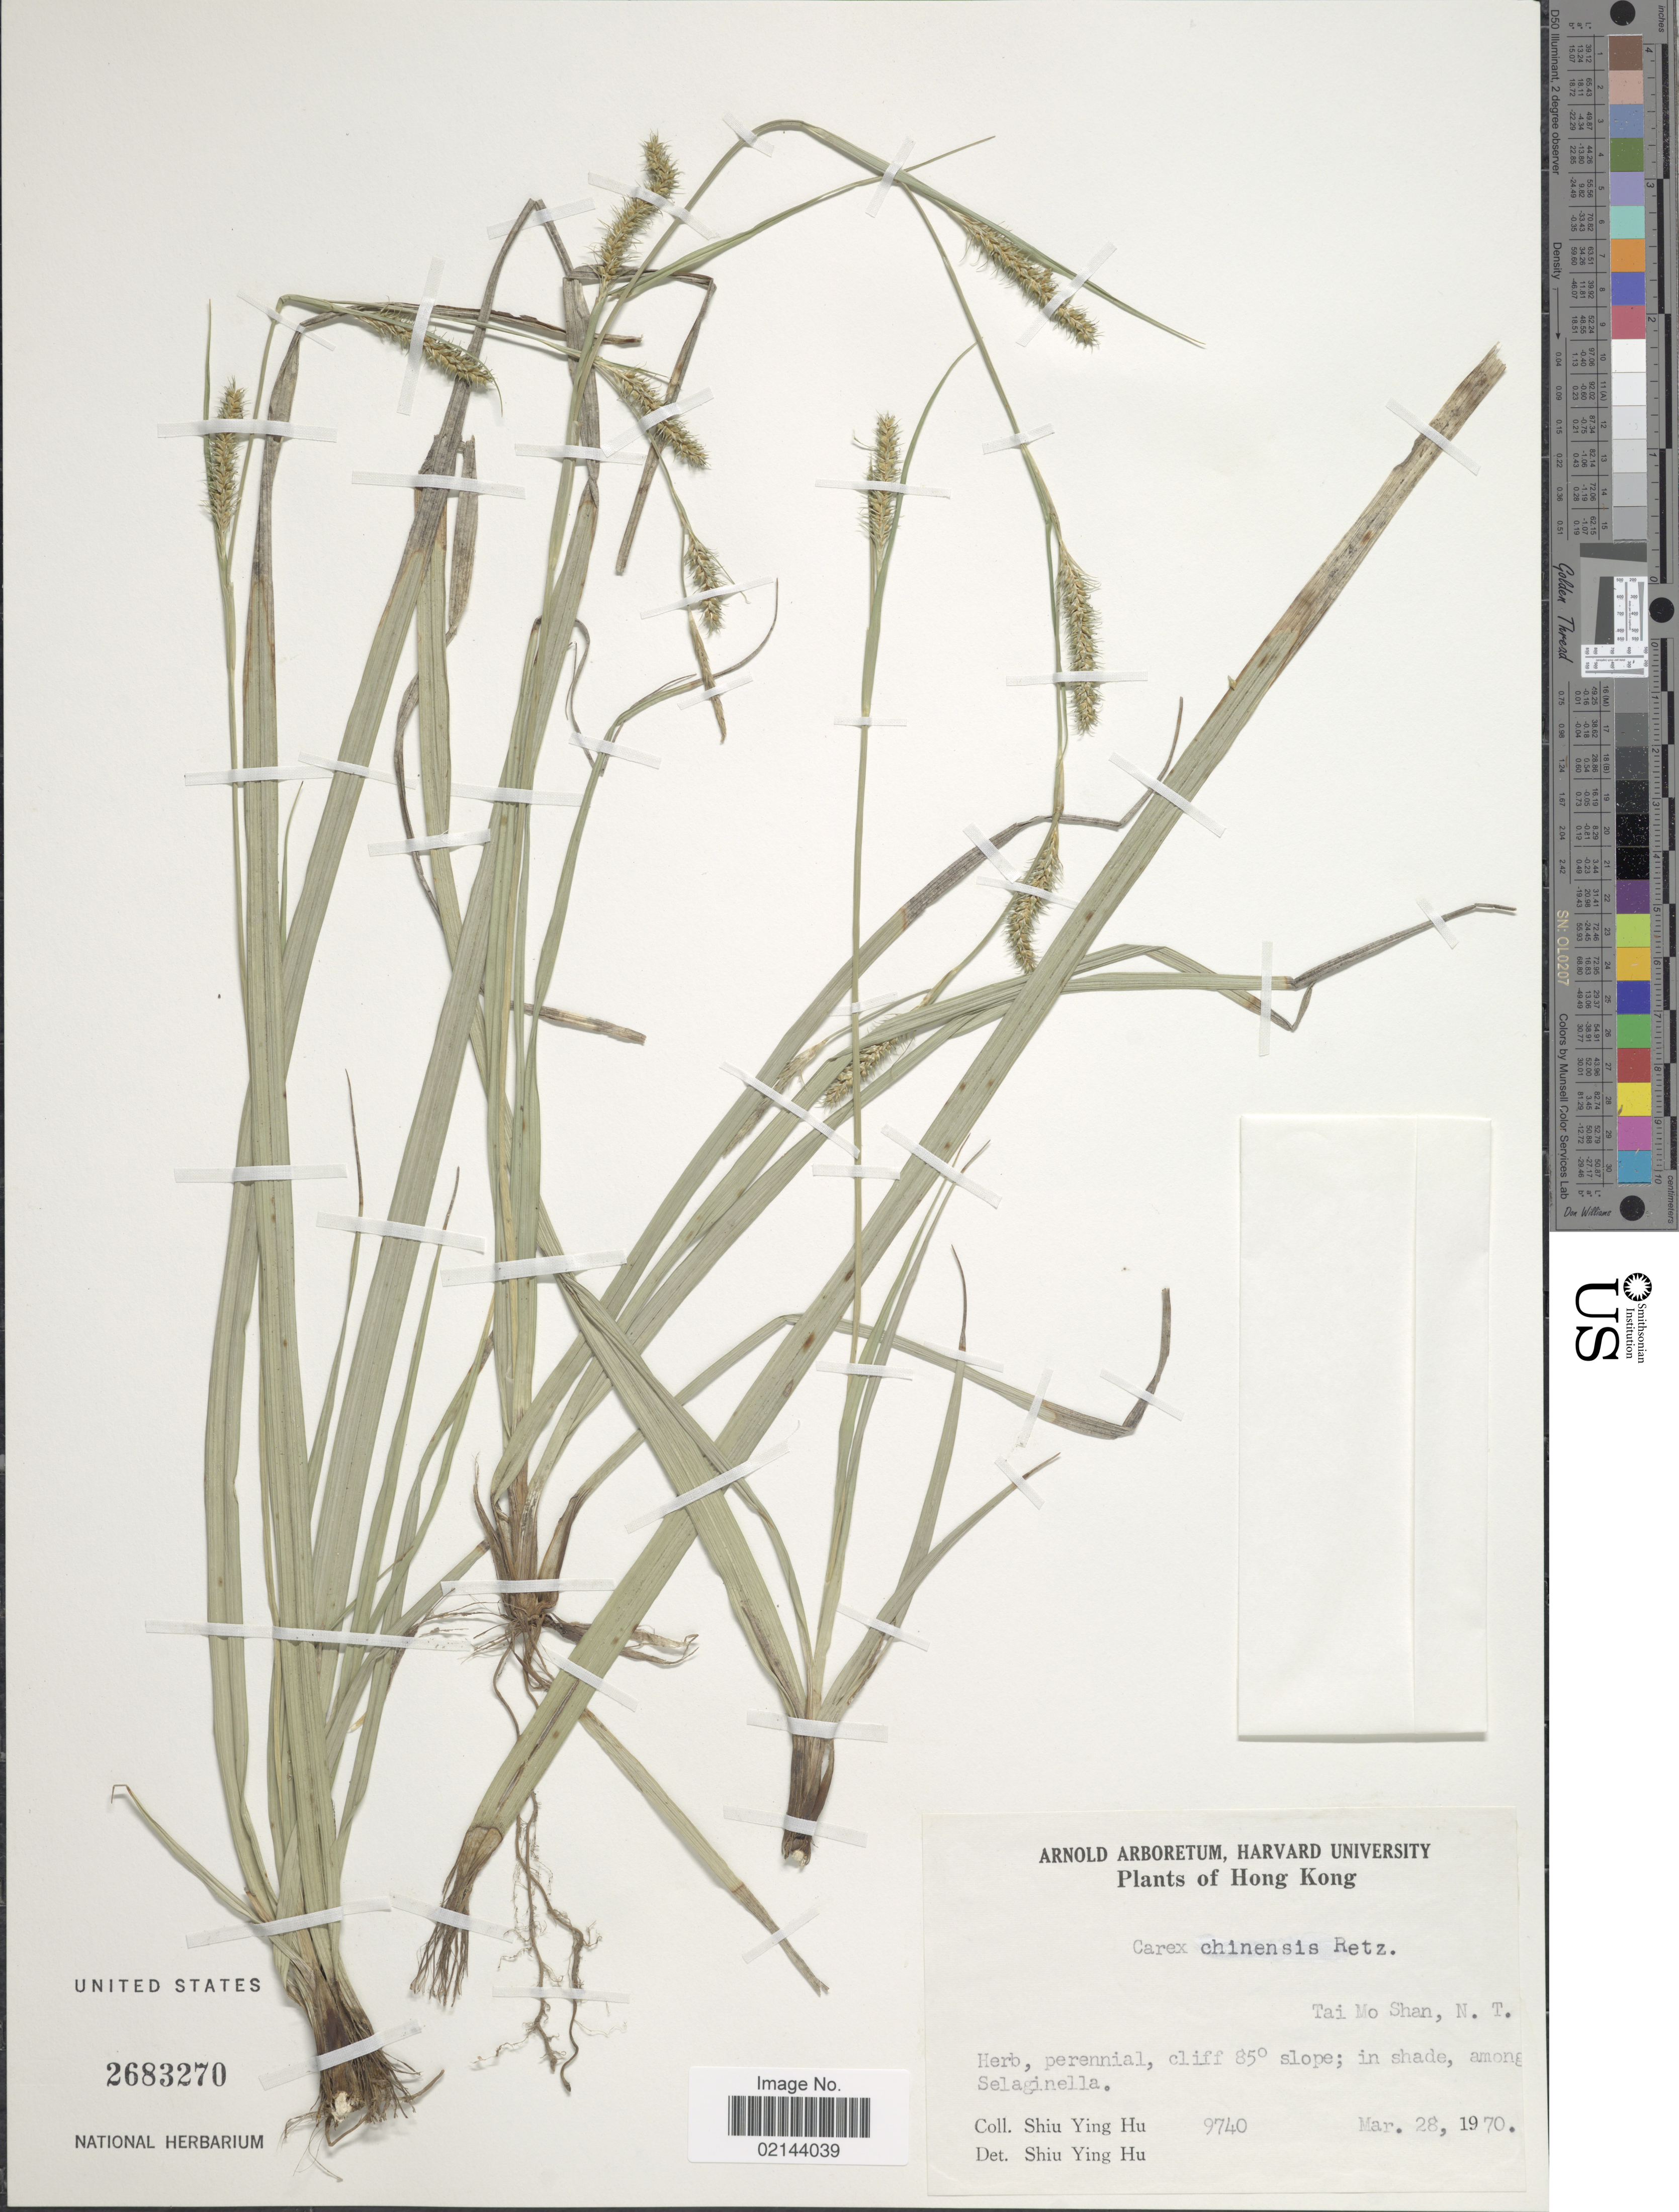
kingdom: Plantae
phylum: Tracheophyta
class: Liliopsida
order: Poales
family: Cyperaceae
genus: Carex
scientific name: Carex chinensis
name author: Retz.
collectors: S. Y. Hu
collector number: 9740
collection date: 1970-03-28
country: China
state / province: Hong Kong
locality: Tai Mo Shan, N.T.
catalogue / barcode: US 2683270